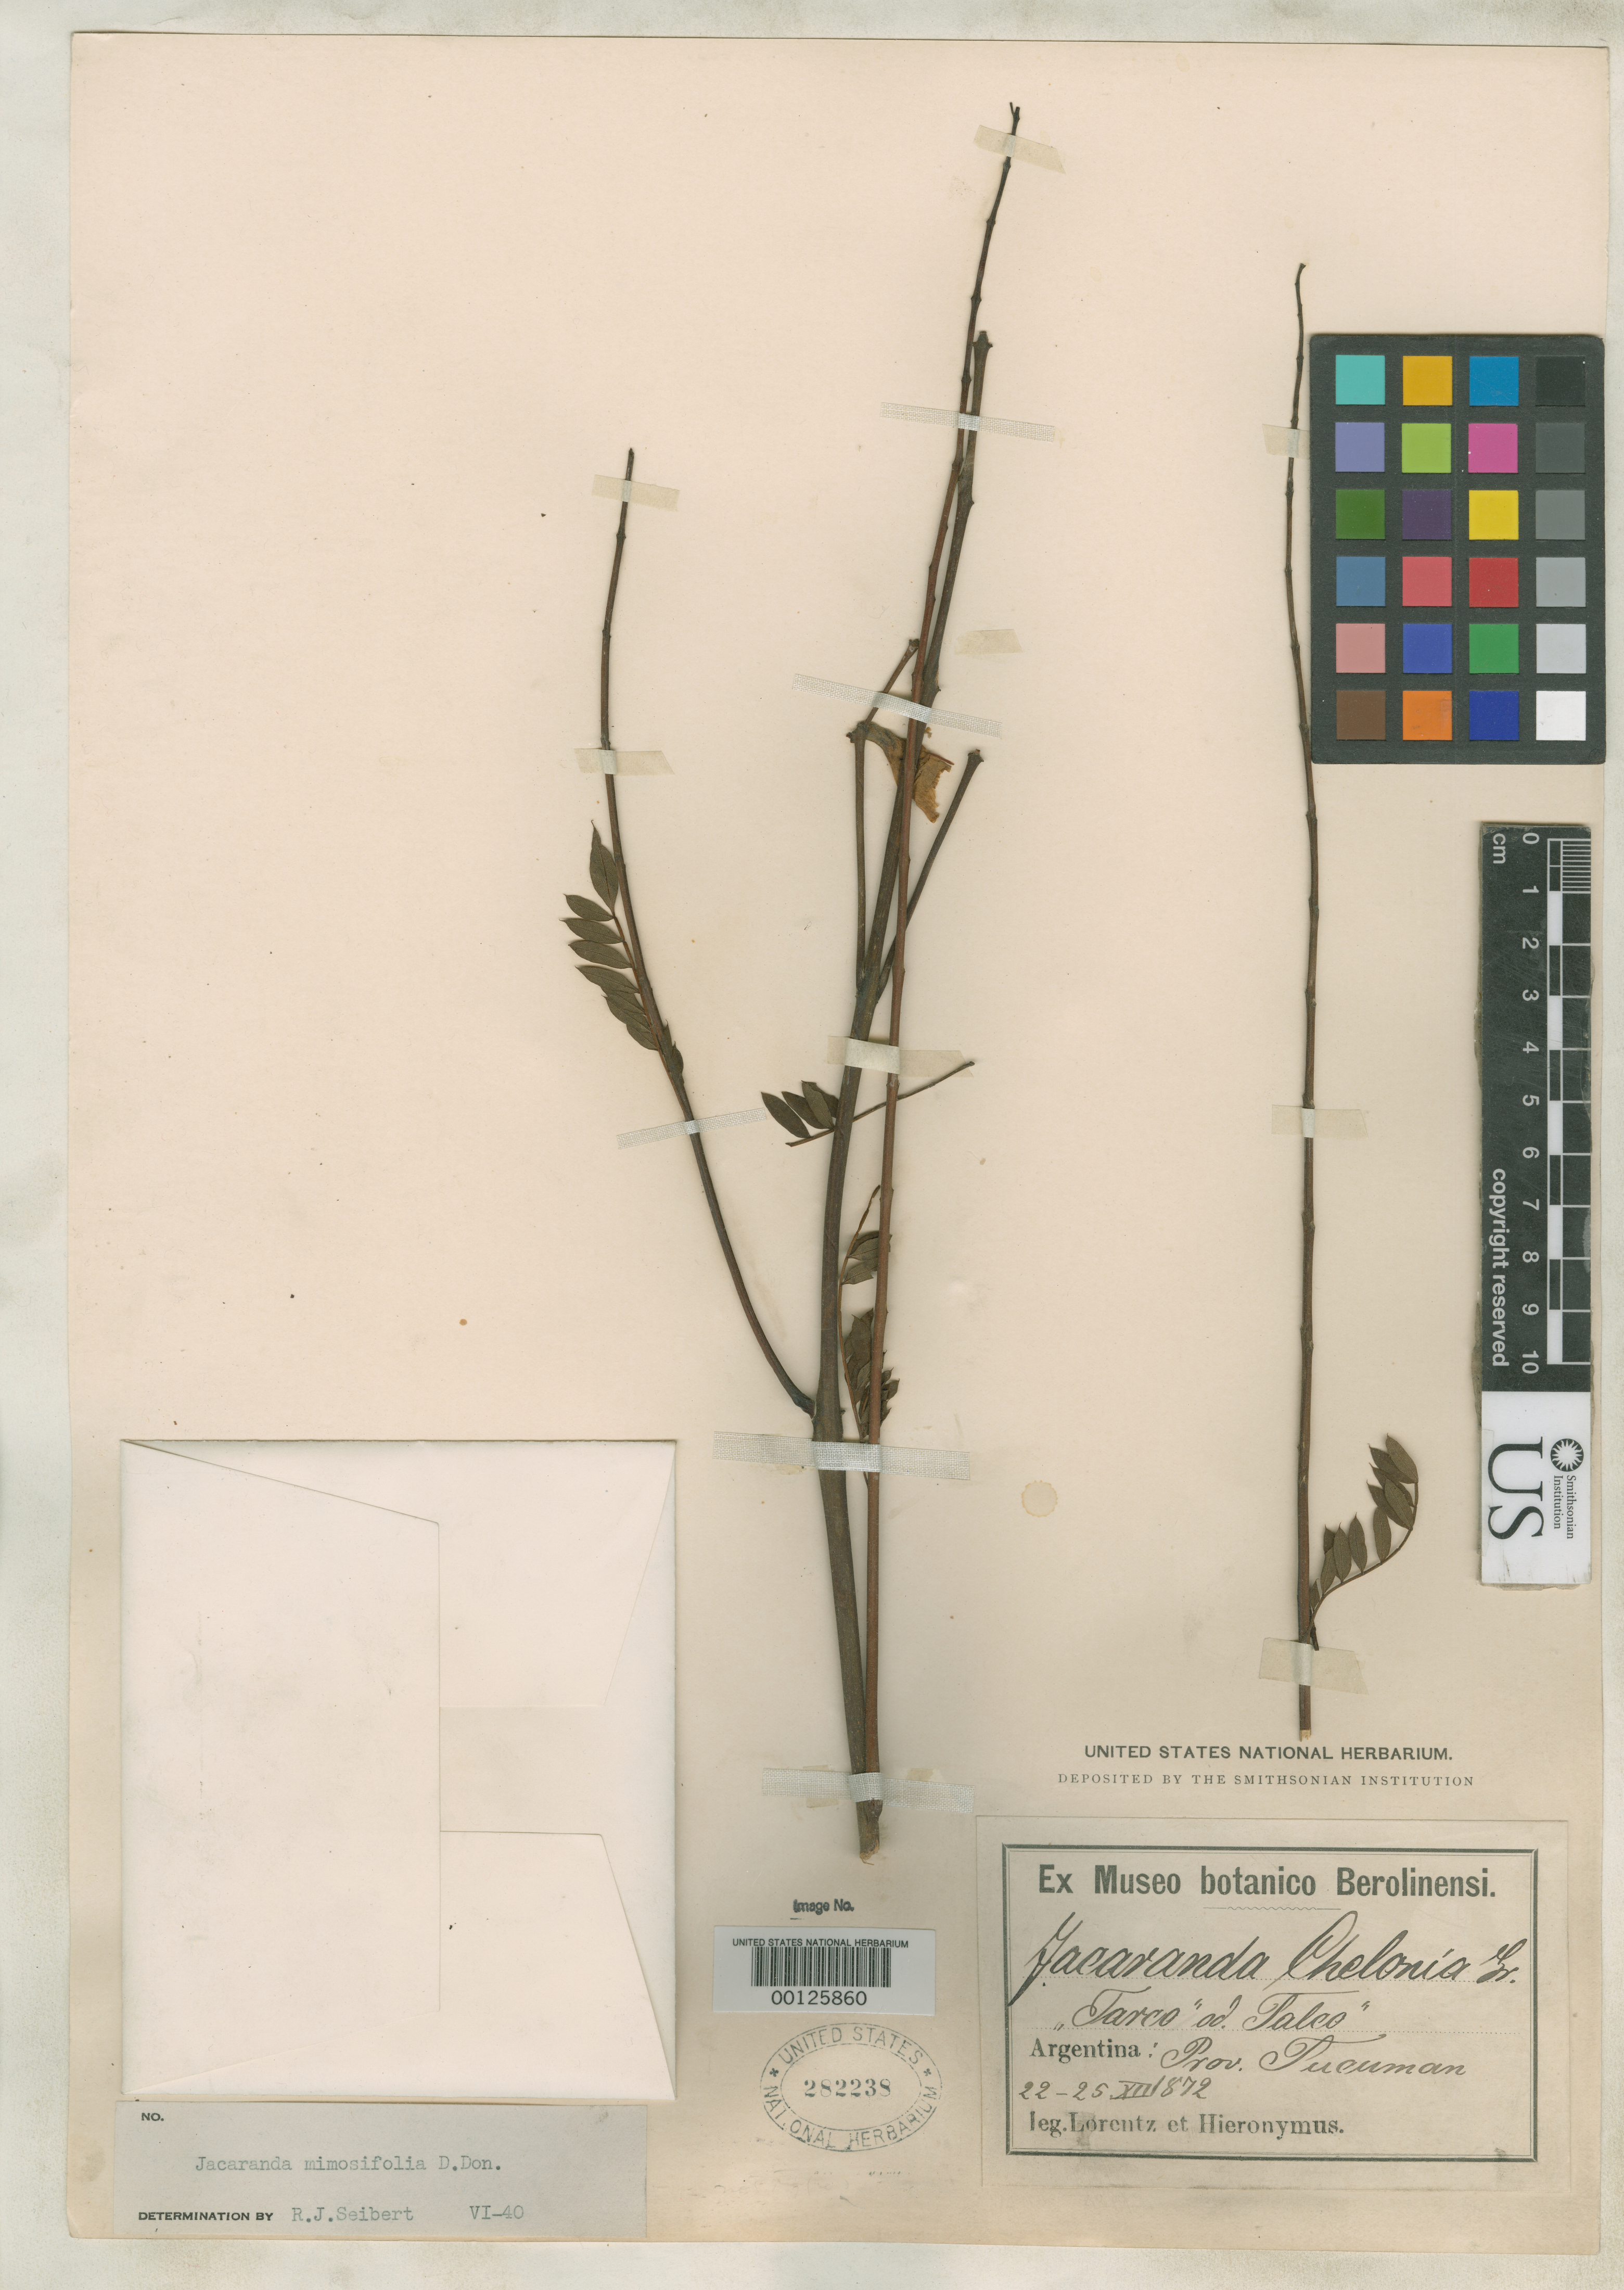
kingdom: Plantae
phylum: Tracheophyta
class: Magnoliopsida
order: Lamiales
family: Bignoniaceae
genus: Jacaranda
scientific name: Jacaranda chelonia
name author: Griseb.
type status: Type Collection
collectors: P. G. Lorentz & G. H. Hieronymus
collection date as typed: Dec 1872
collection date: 1872-12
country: Argentina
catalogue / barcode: US 282238